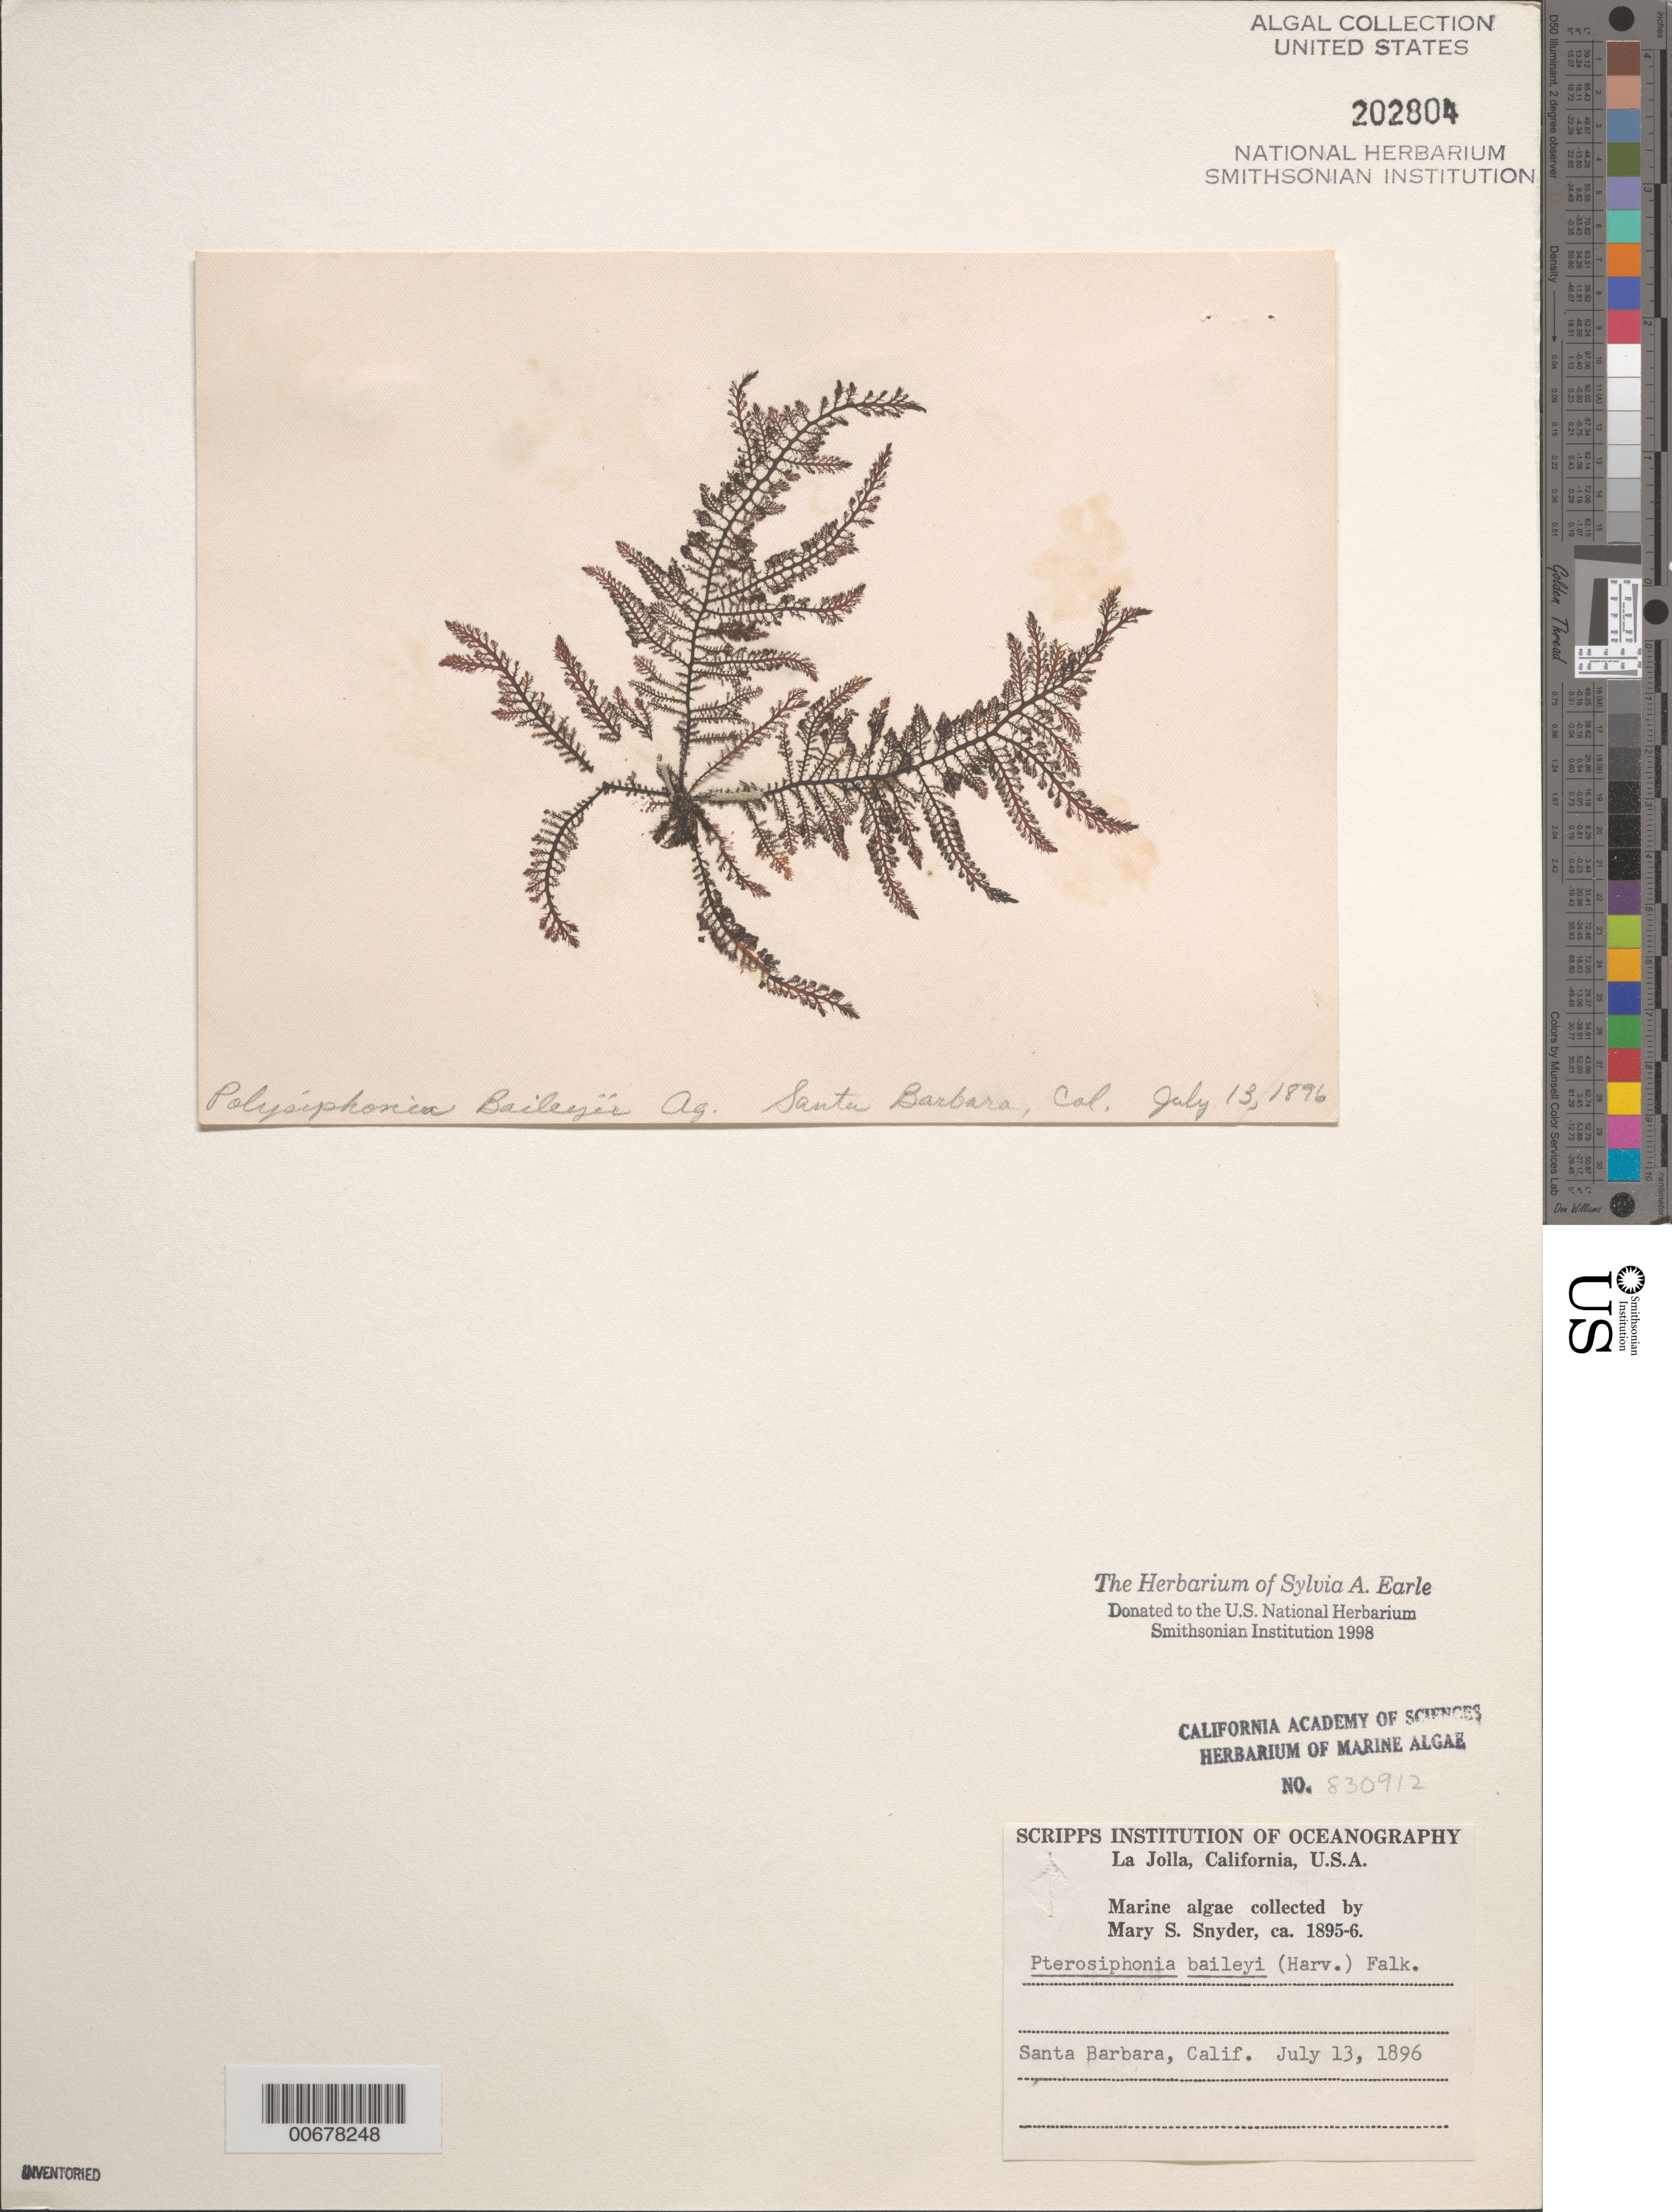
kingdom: Plantae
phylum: Rhodophyta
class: Florideophyceae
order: Ceramiales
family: Rhodomelaceae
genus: Symphyocladiella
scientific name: Symphyocladiella baileyi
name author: (Harvey) D.E.Bustamante et al.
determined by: Algae name updating Project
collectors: M. Snyder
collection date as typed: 13 Jul 1896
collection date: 1896-07-13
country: United States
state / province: California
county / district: Santa Barbara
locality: Santa Barbara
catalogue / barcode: US 202804